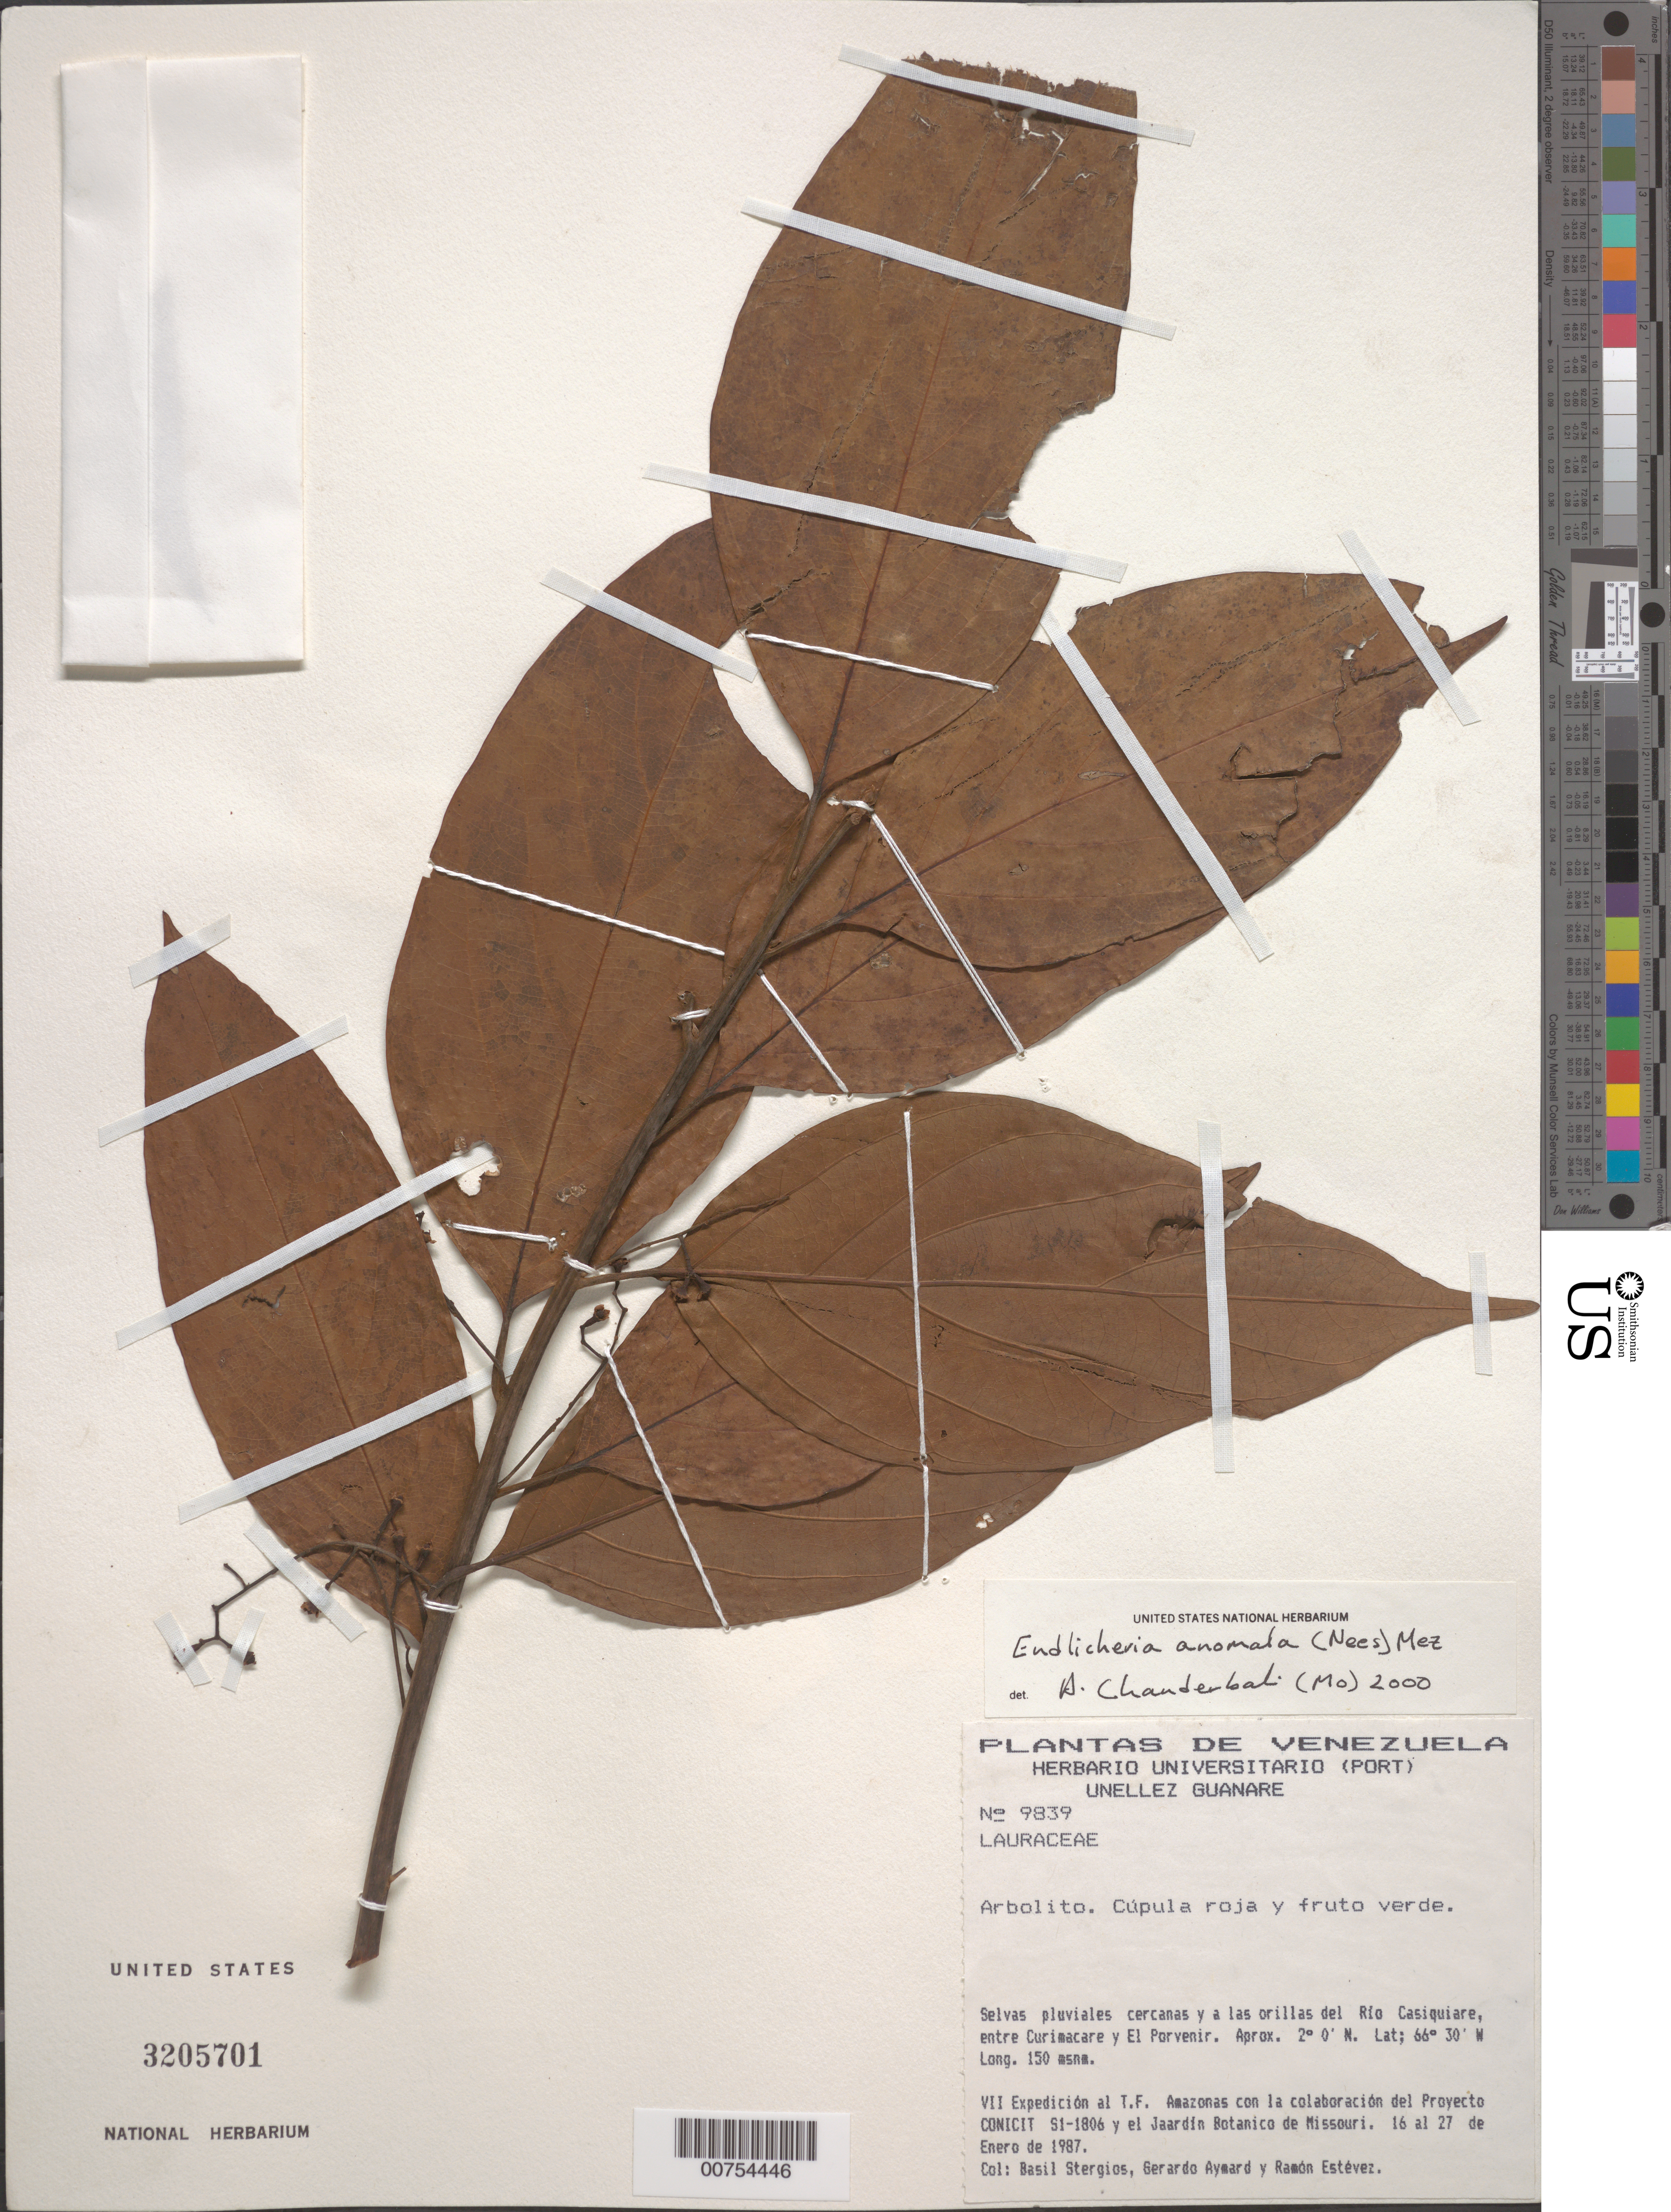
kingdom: Plantae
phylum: Tracheophyta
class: Magnoliopsida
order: Laurales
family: Lauraceae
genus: Endlicheria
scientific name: Endlicheria anomala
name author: Nees ex Meisn.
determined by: Chanderbali, Andre Shashi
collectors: B. G. Stergios, G. A. Aymard & R. Estevez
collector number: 9839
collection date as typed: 16-Jan-87 to 27-Jan-87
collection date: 1987-01-16/1987-01-27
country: Venezuela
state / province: Amazonas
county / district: Río Negro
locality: Río Casiquiare, entre Curimacare y El Porvenir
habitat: Rainforest along river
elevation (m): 150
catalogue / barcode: US 3205701